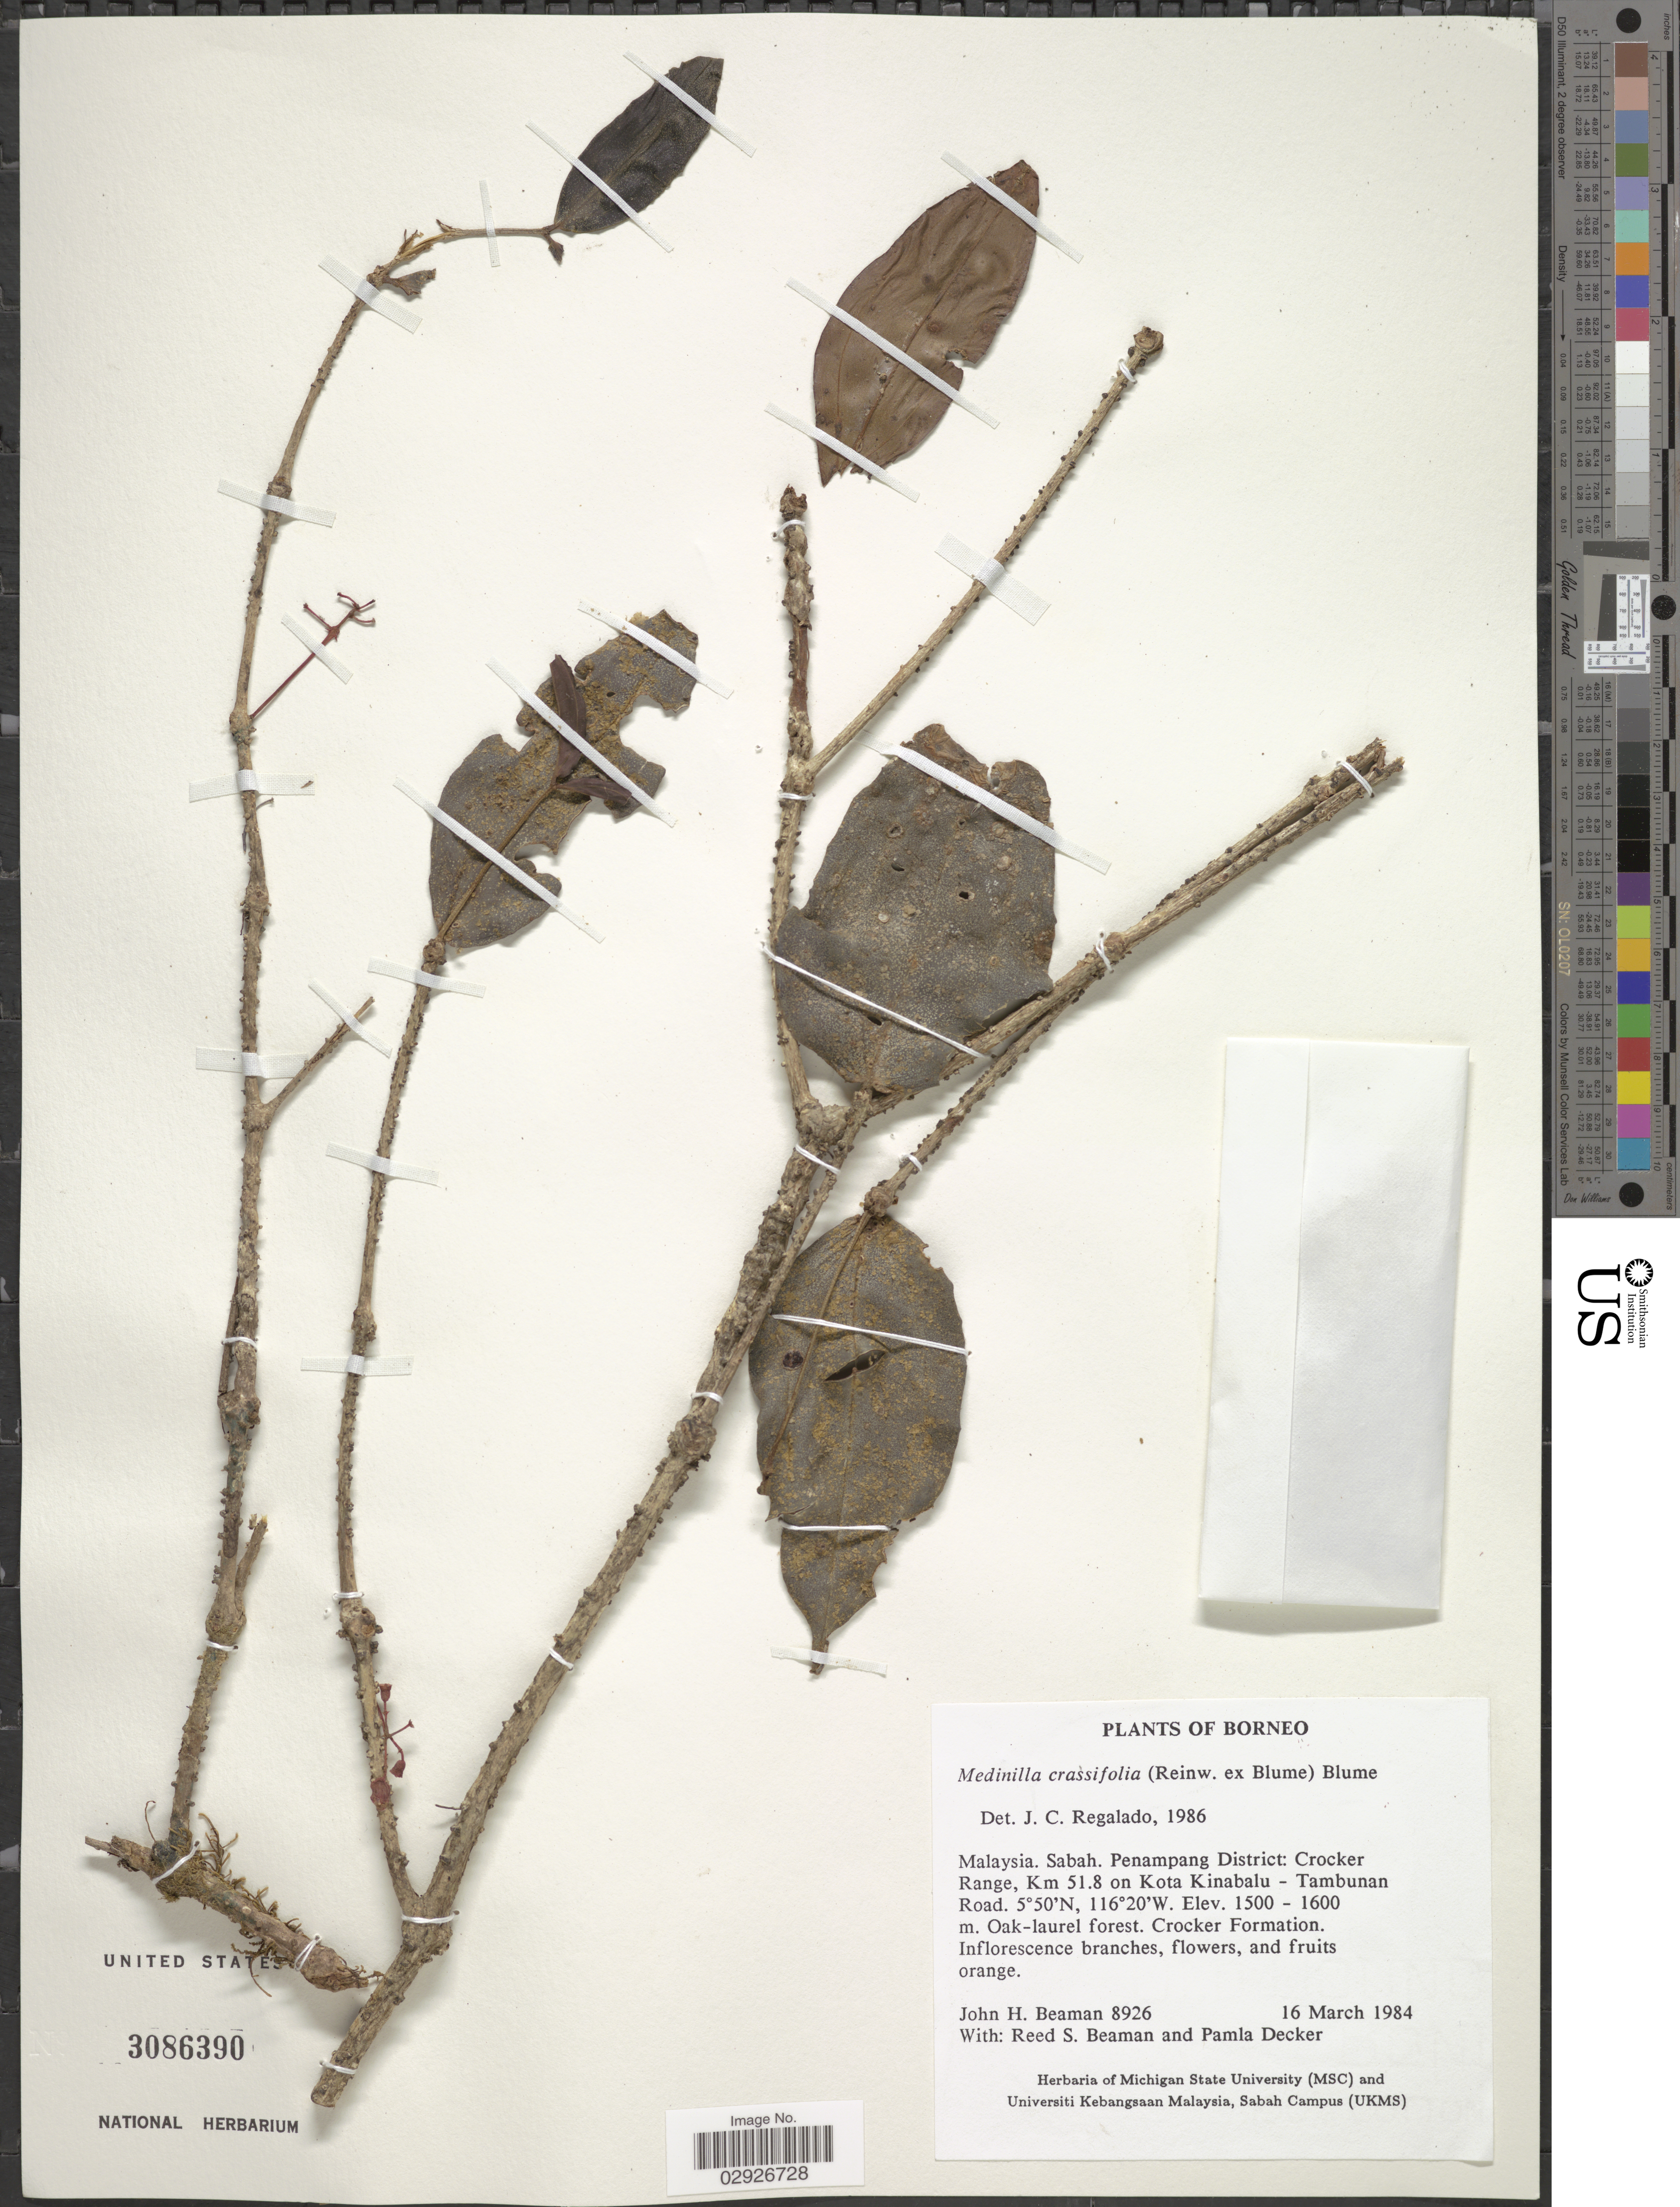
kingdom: Plantae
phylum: Tracheophyta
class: Magnoliopsida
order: Myrtales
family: Melastomataceae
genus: Medinilla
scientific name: Medinilla crassifolia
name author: Blume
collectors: J. H. Beaman, R. S. Beaman & P. Decker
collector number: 8926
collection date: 1984-03-16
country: Malaysia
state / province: Sabah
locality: Borneo. Penampang District: Crocker Range, Km 51.8 on Kota Kinabalu - Tambunan Road.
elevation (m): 1500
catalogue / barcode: US 3086390